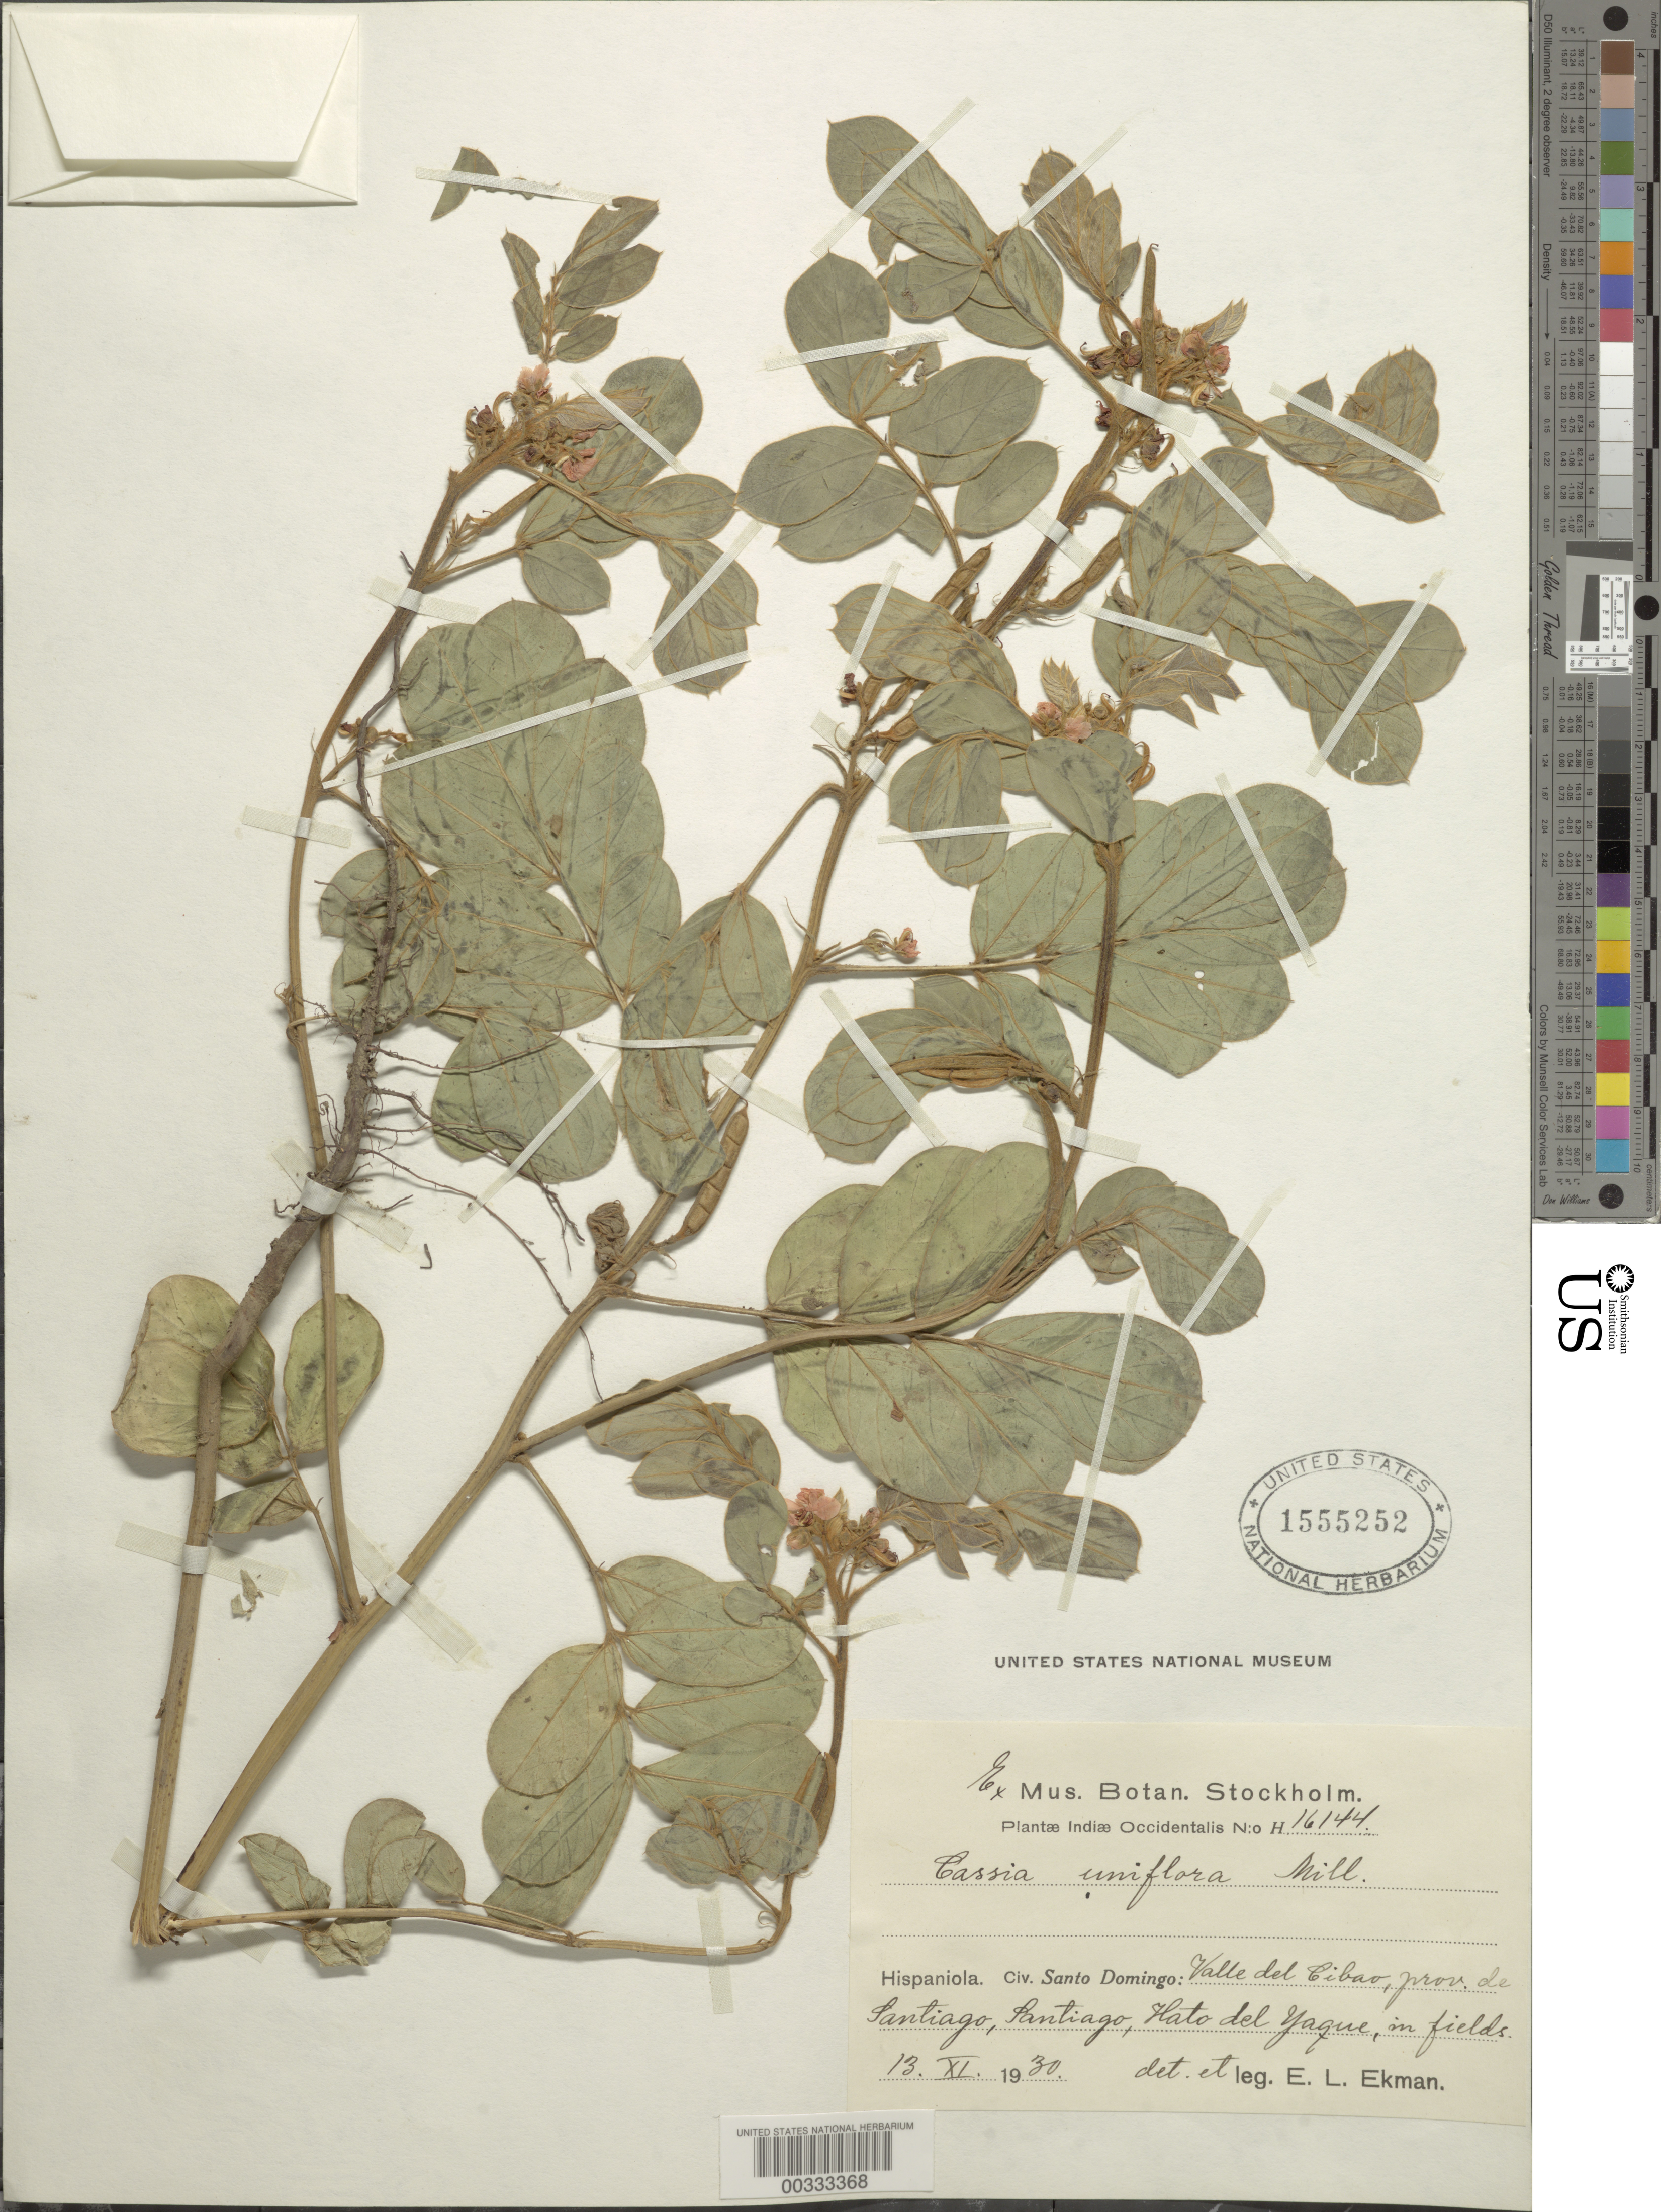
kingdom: Plantae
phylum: Tracheophyta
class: Magnoliopsida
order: Fabales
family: Fabaceae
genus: Senna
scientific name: Senna uniflora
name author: (Mill.) H.S. Irwin & Barneby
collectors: E. L. Ekman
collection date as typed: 13 Nov 1930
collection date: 1930-11-13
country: Dominican Republic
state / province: Santiago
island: Hispaniola Island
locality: Valle del cibao; santiago; hato del yaque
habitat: In fields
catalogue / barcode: US 1555252